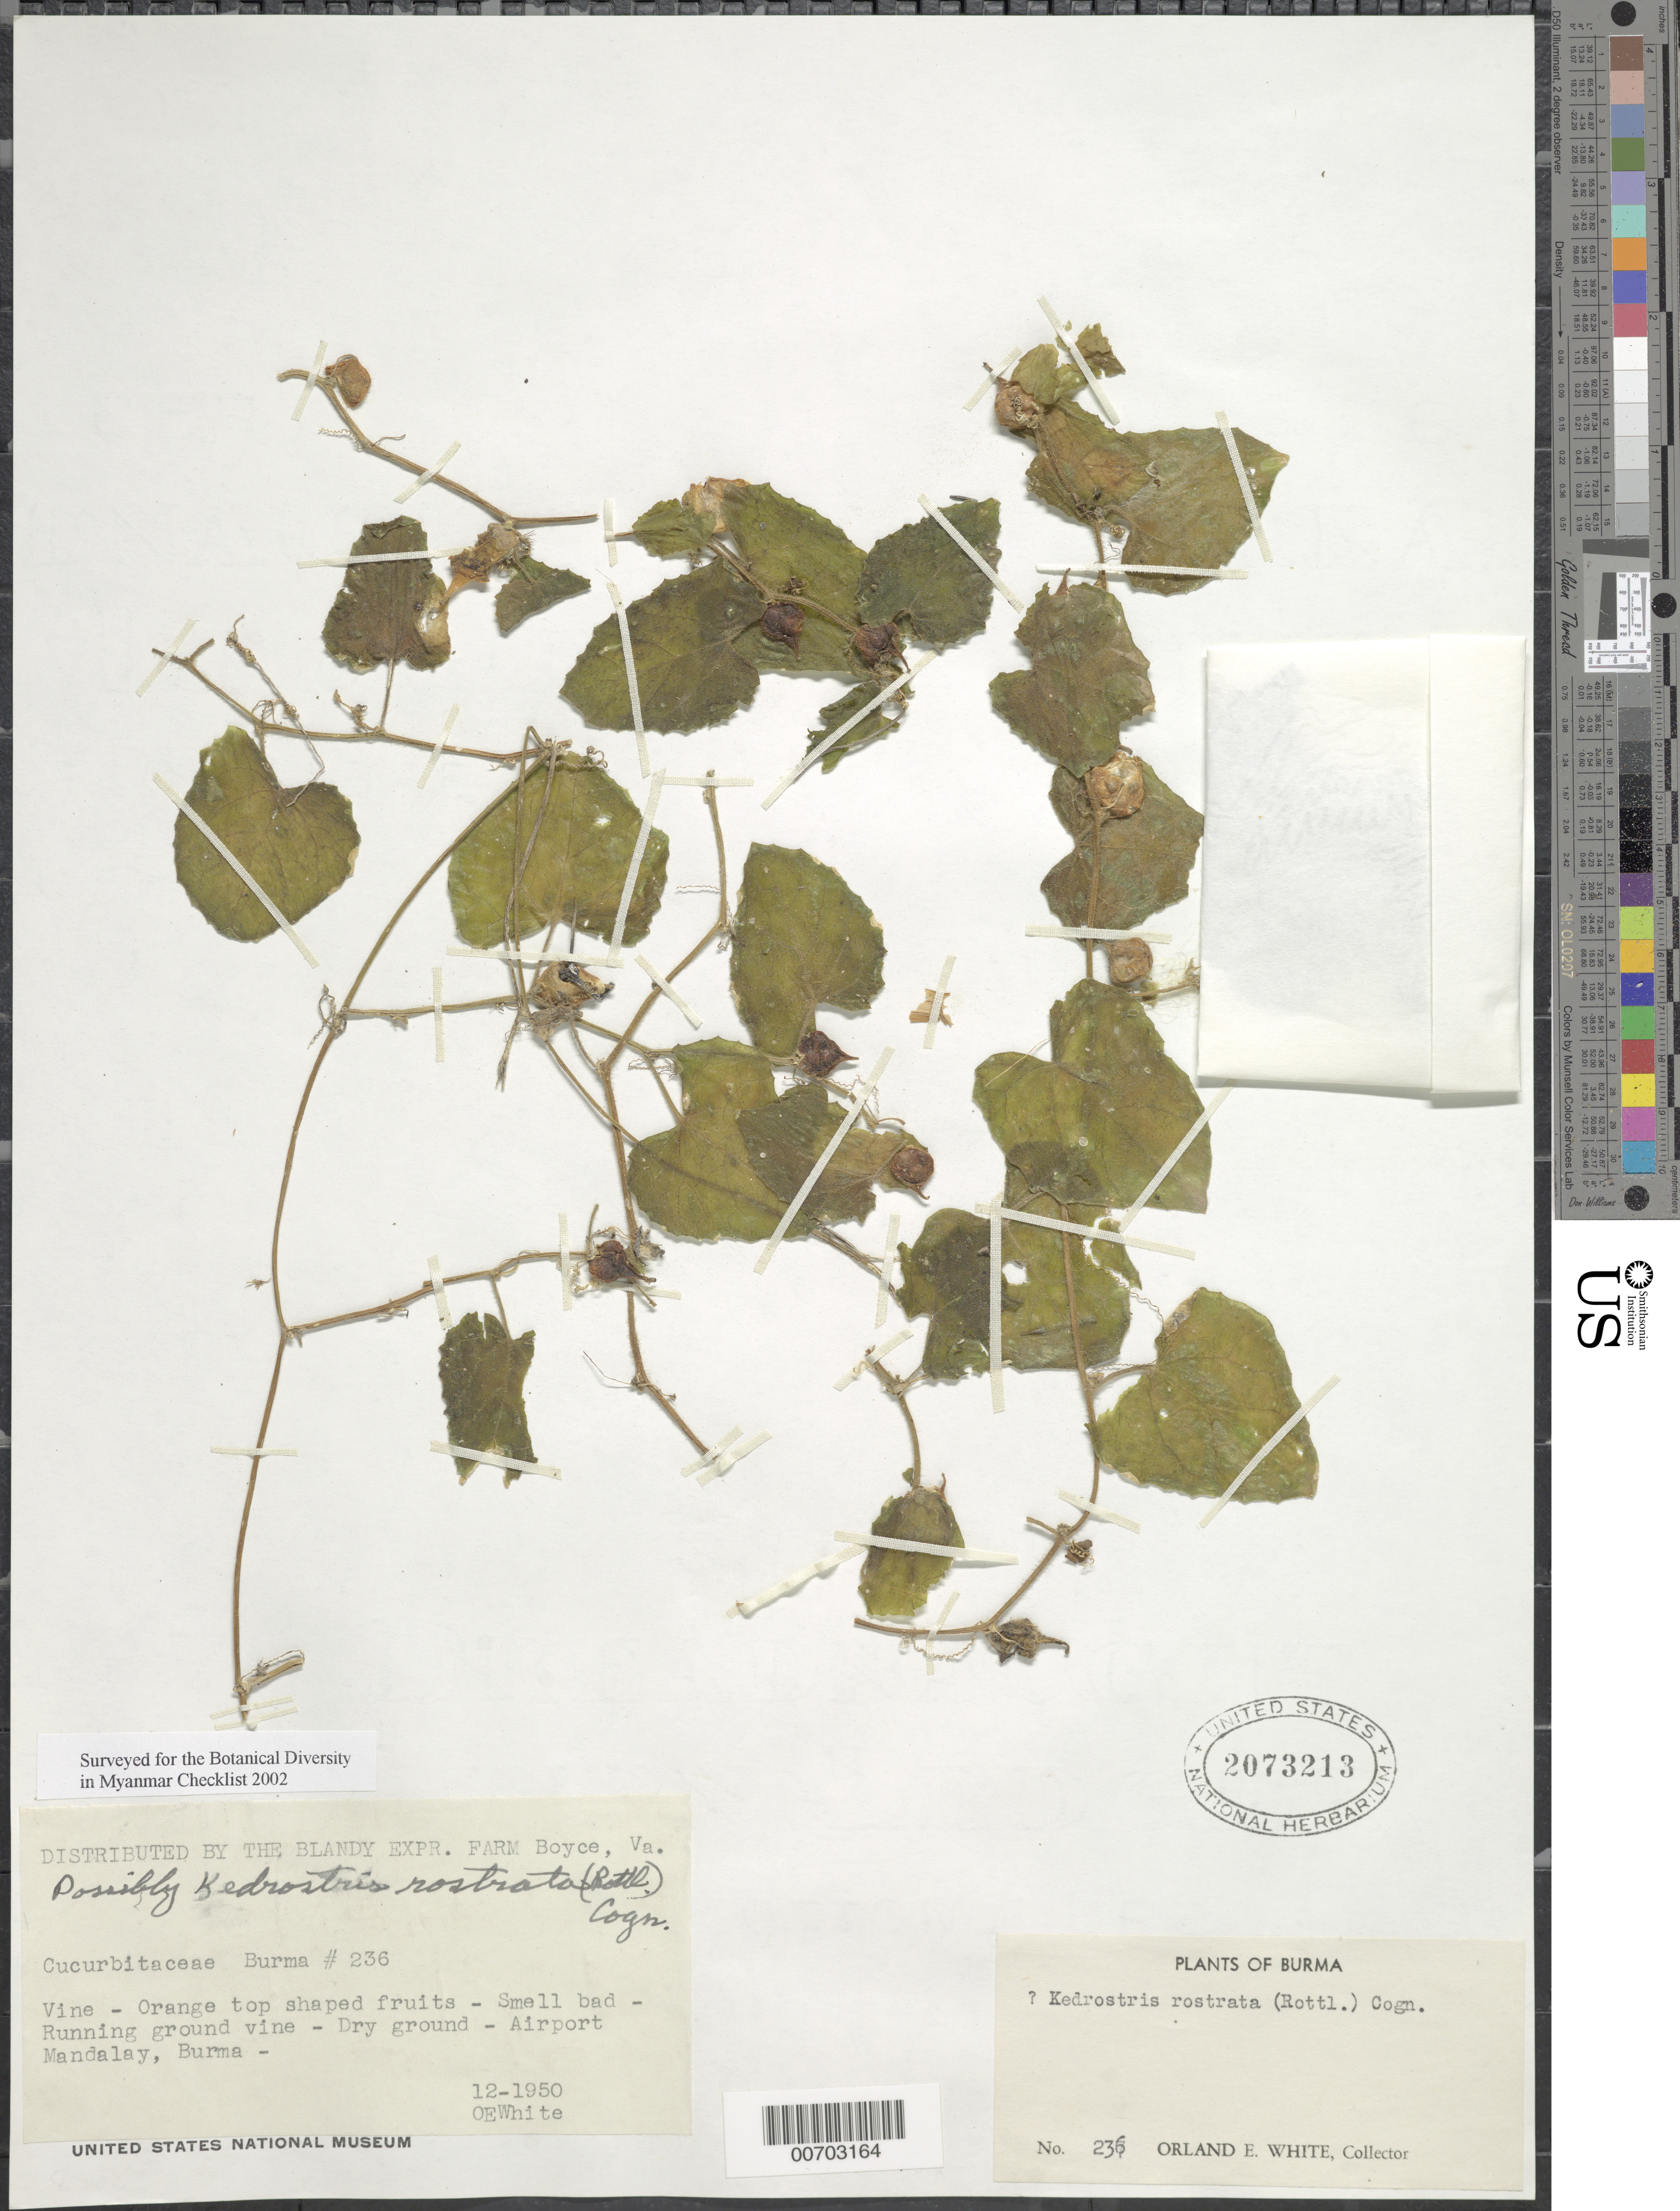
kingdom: Plantae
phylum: Tracheophyta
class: Magnoliopsida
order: Cucurbitales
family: Cucurbitaceae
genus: Kedrostis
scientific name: Kedrostis rostrata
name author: (Roth) Cogn.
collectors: O. E. White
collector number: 236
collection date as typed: Dec 1950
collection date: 1950-12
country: Myanmar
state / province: Mandalay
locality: Mandalay Airport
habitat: Dry ground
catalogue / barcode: US 2073213